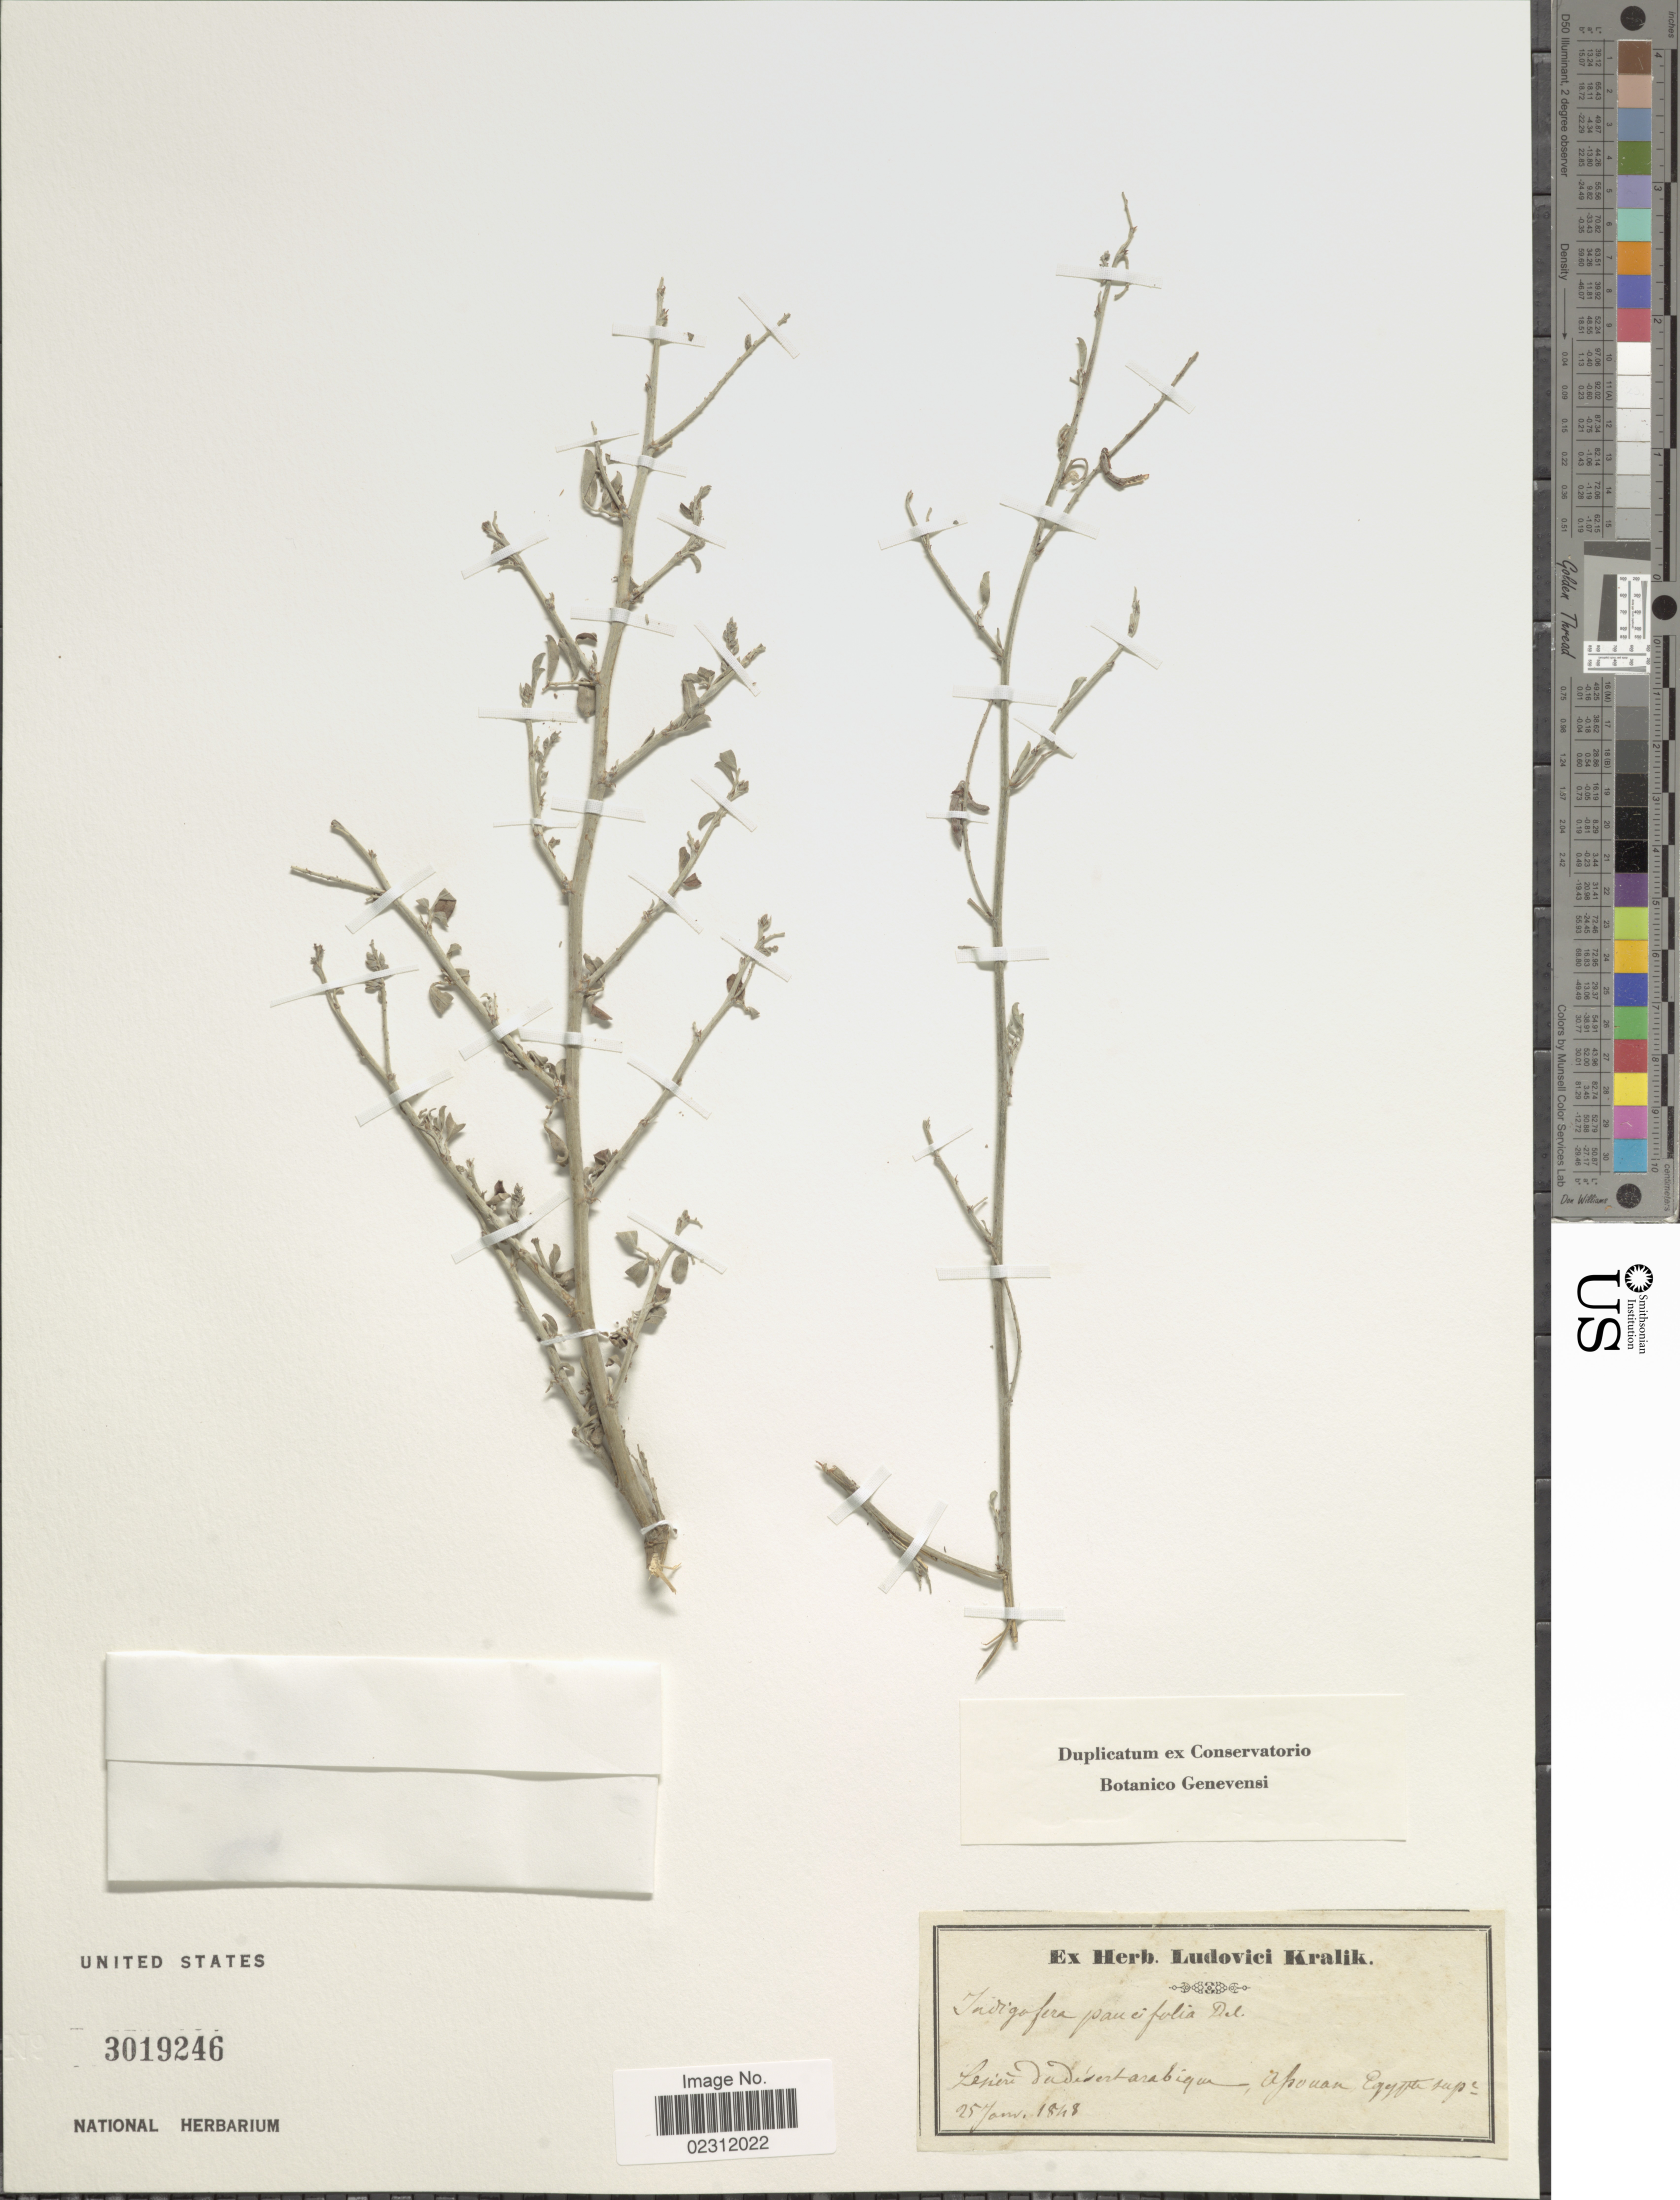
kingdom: Plantae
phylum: Tracheophyta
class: Magnoliopsida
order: Fabales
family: Fabaceae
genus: Indigofera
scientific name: Indigofera paucifolia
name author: Eckl. & Zeyh.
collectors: ex herb. L. Kralik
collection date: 1848-01-25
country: Egypt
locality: Lisière du désert arabique, Assouan.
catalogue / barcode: US 3019246